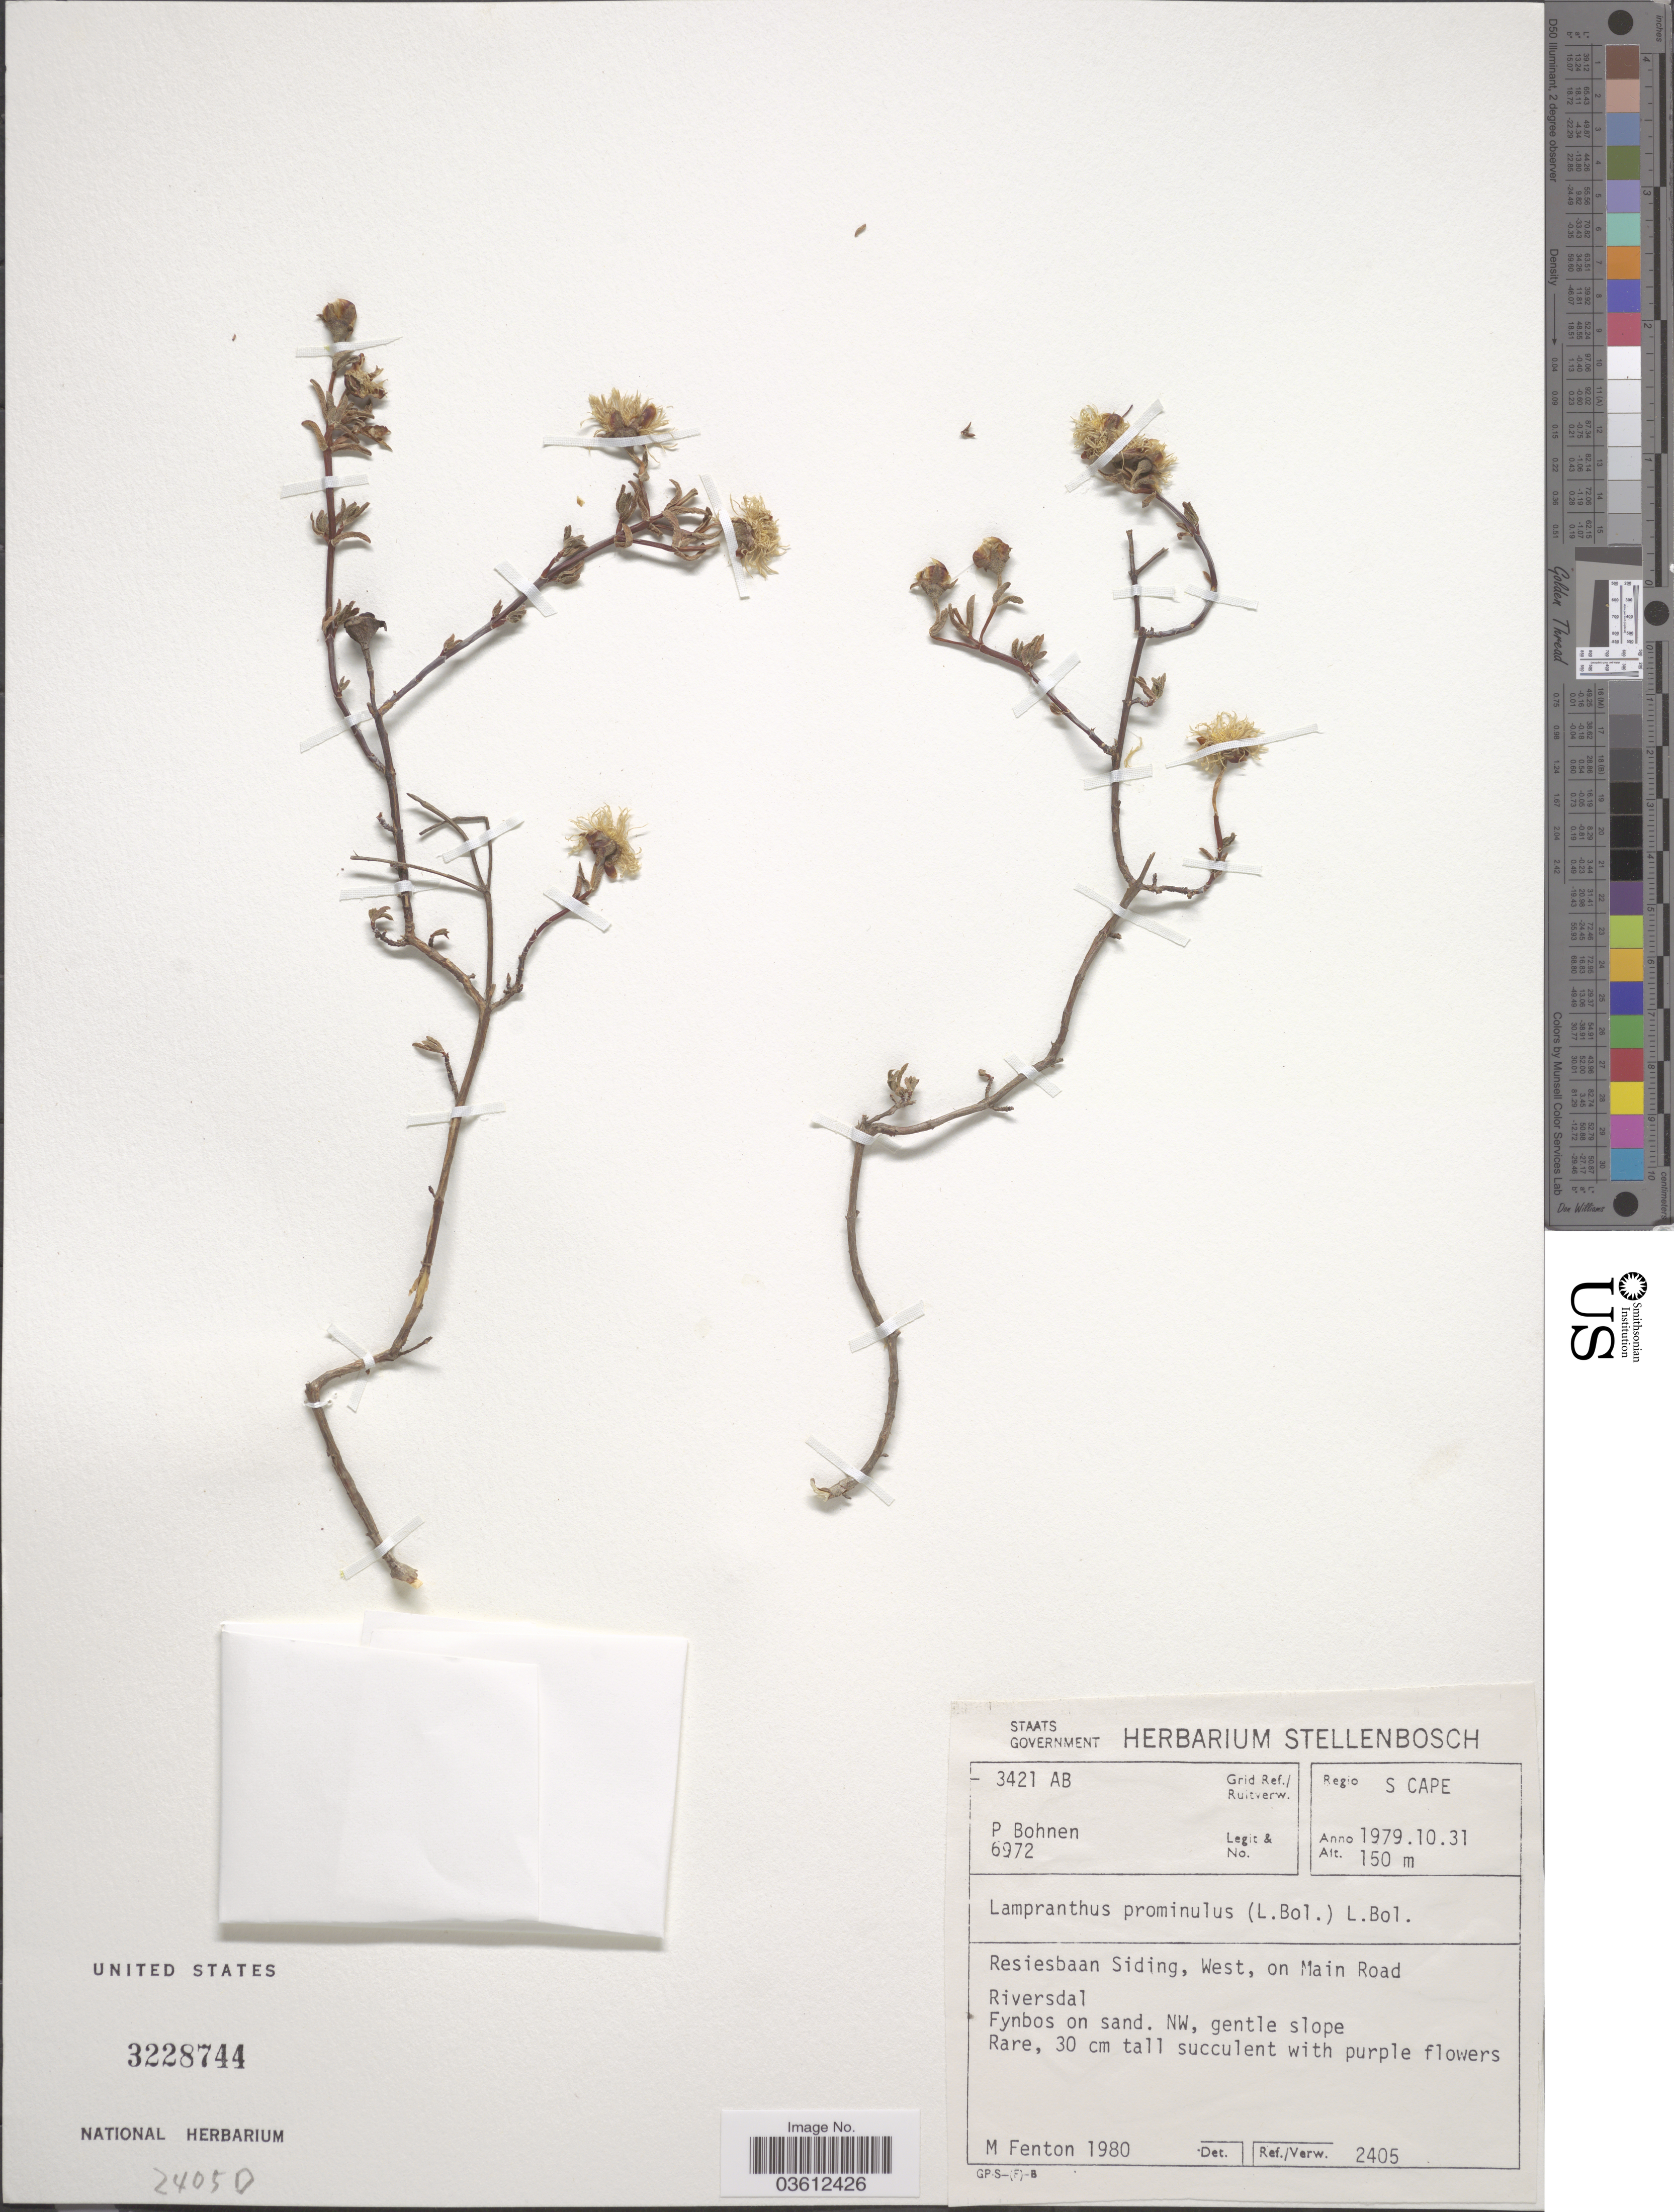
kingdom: Plantae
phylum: Tracheophyta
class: Magnoliopsida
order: Caryophyllales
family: Aizoaceae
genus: Lampranthus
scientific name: Lampranthus prominulus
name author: L. Bolus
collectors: P. Bohnen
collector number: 6972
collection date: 1979-10-31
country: South Africa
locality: Grid Ref./ Ruitverw. 3421 AB. Regio S Cape. Resiesbaan Siding, West on Main Road Riversdal.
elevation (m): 150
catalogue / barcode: US 3228744